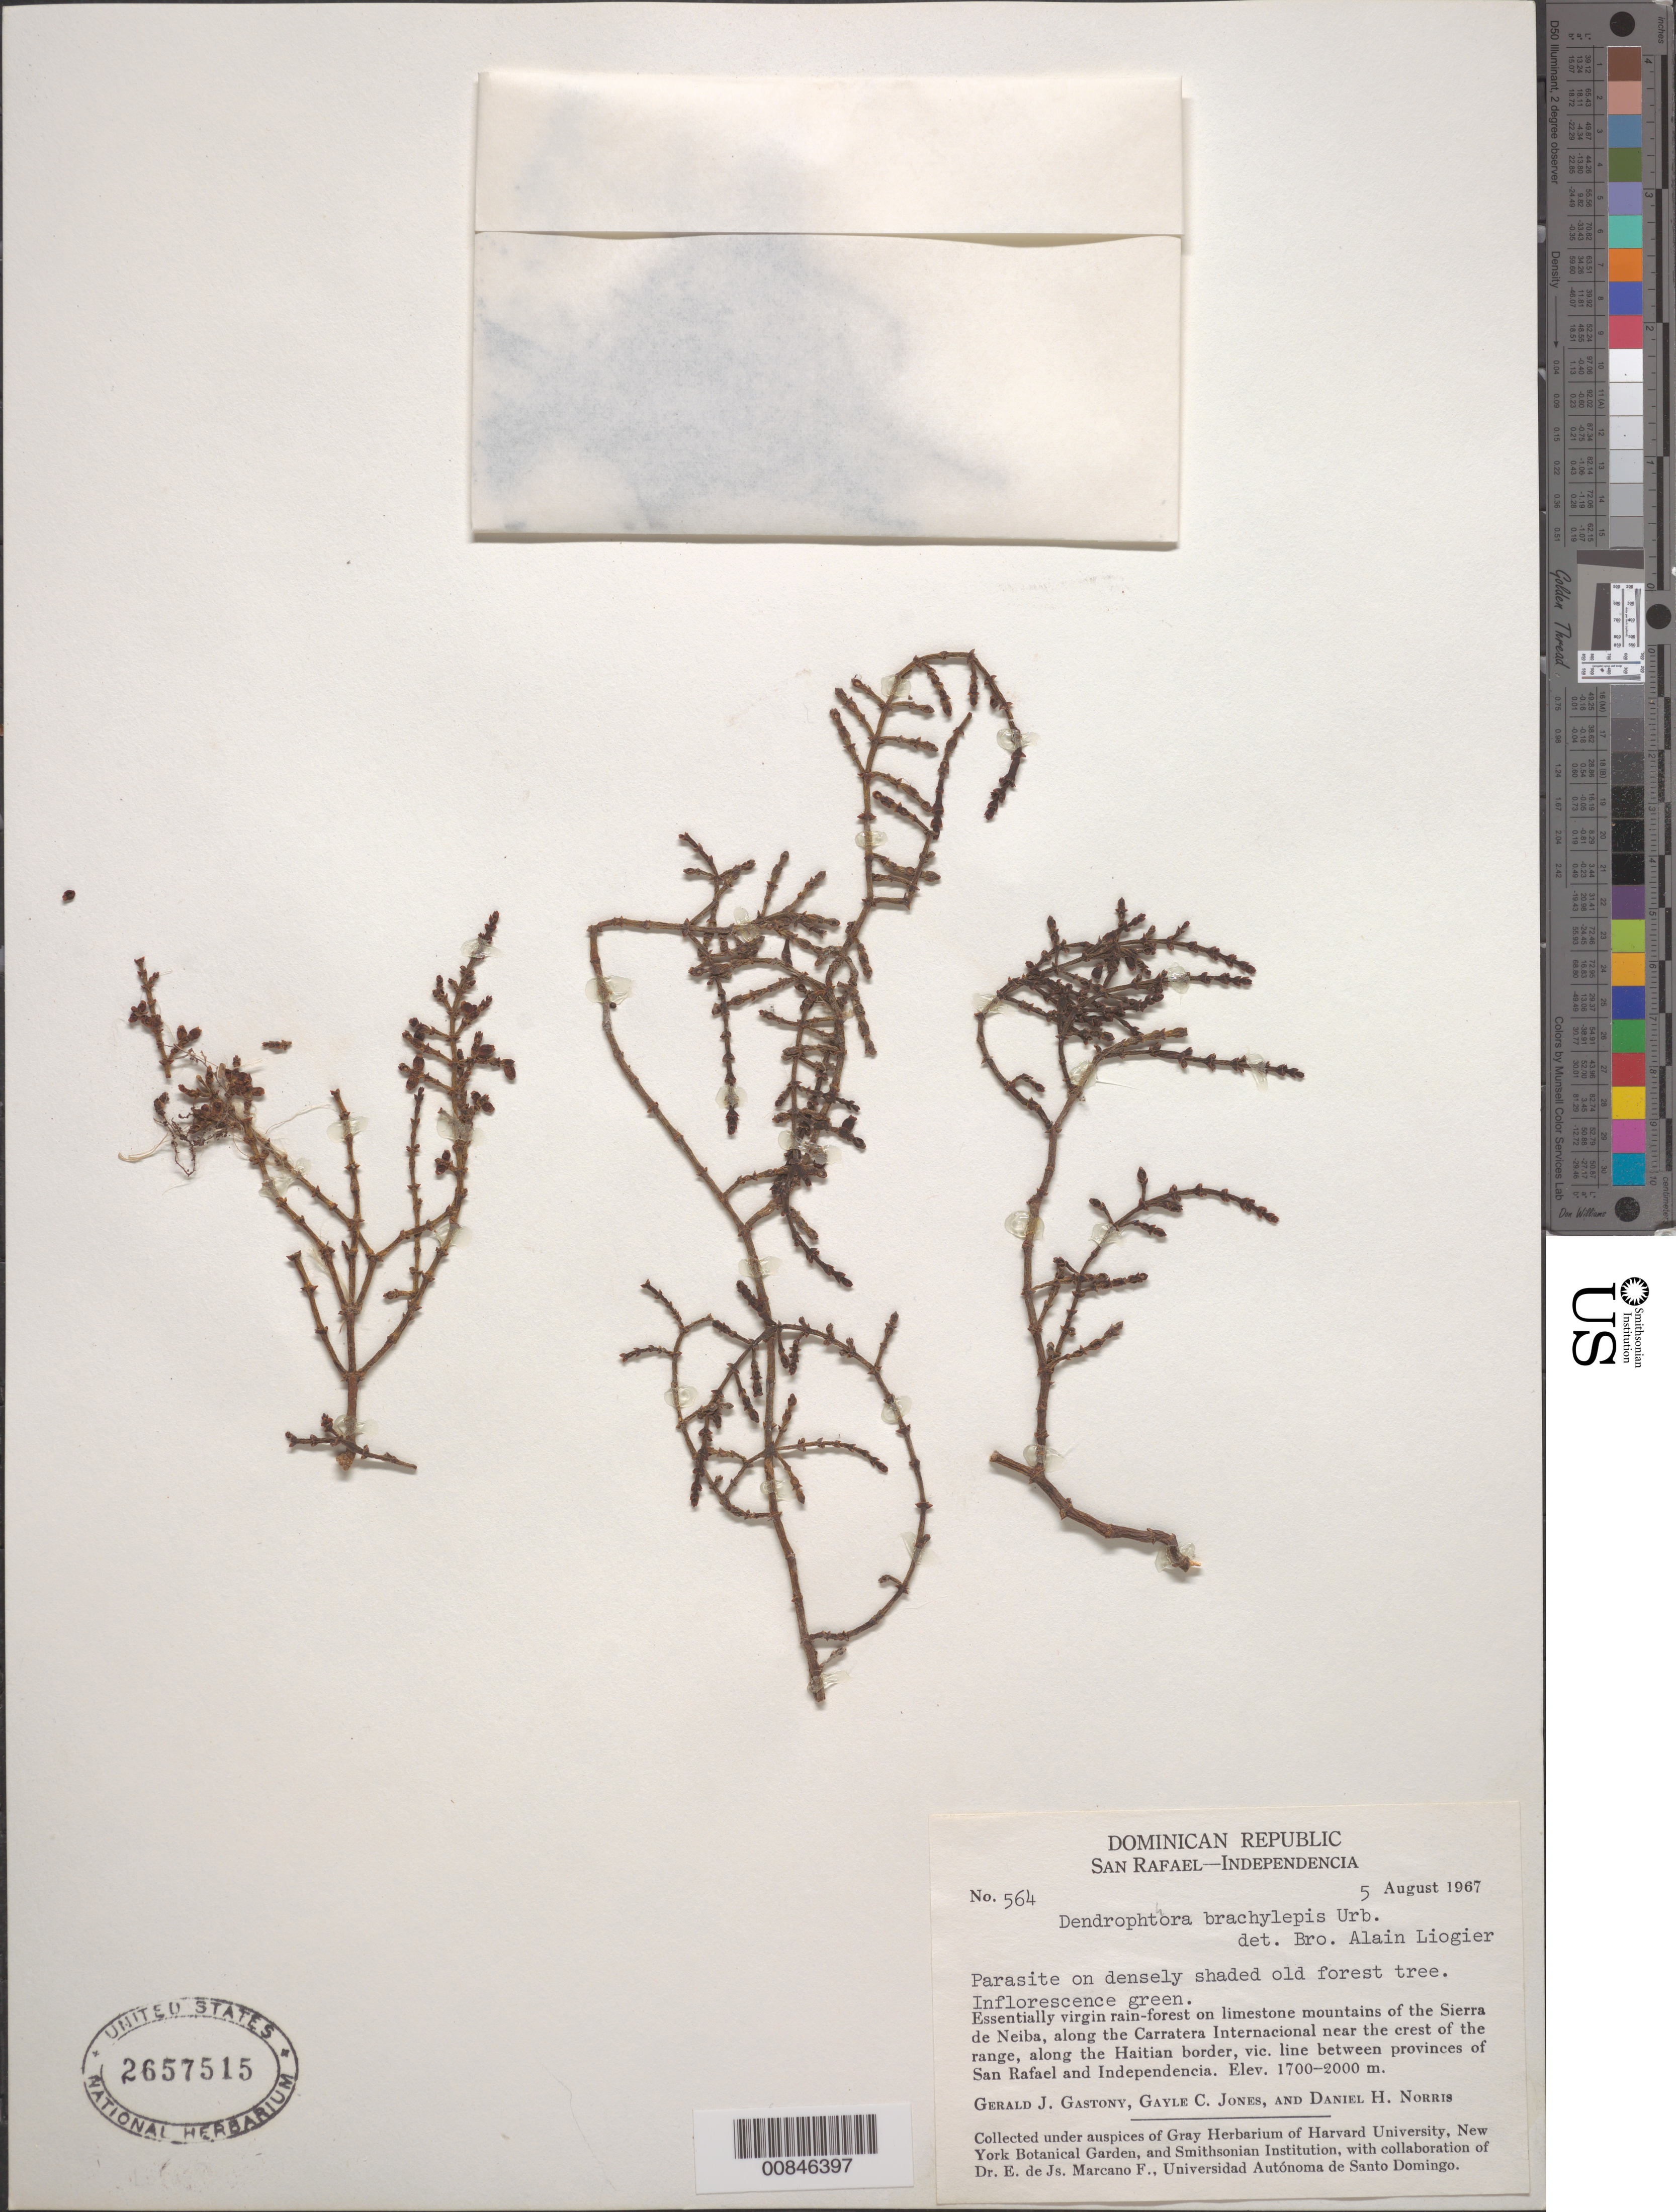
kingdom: Plantae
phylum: Tracheophyta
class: Magnoliopsida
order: Santalales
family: Viscaceae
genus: Dendrophthora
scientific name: Dendrophthora brachylepis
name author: Urb.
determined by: Liogier, Alain H.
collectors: G. Gastony, G. C. Jones & D. H. Norris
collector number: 564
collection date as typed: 05 Aug 1967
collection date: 1967-08-05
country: Dominican Republic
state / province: Elías Piña / Independencia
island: Hispaniola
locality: Sierra de Neiba, along the Carretera Internacional near the crest of the range, along Haitian border, vic. line between provinces of San Rafael (obsolete) and Independencia.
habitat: On densely shaded old forest tree. Essentially virgin rain-forest on limestone mountains.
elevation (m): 1700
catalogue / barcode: US 2657515